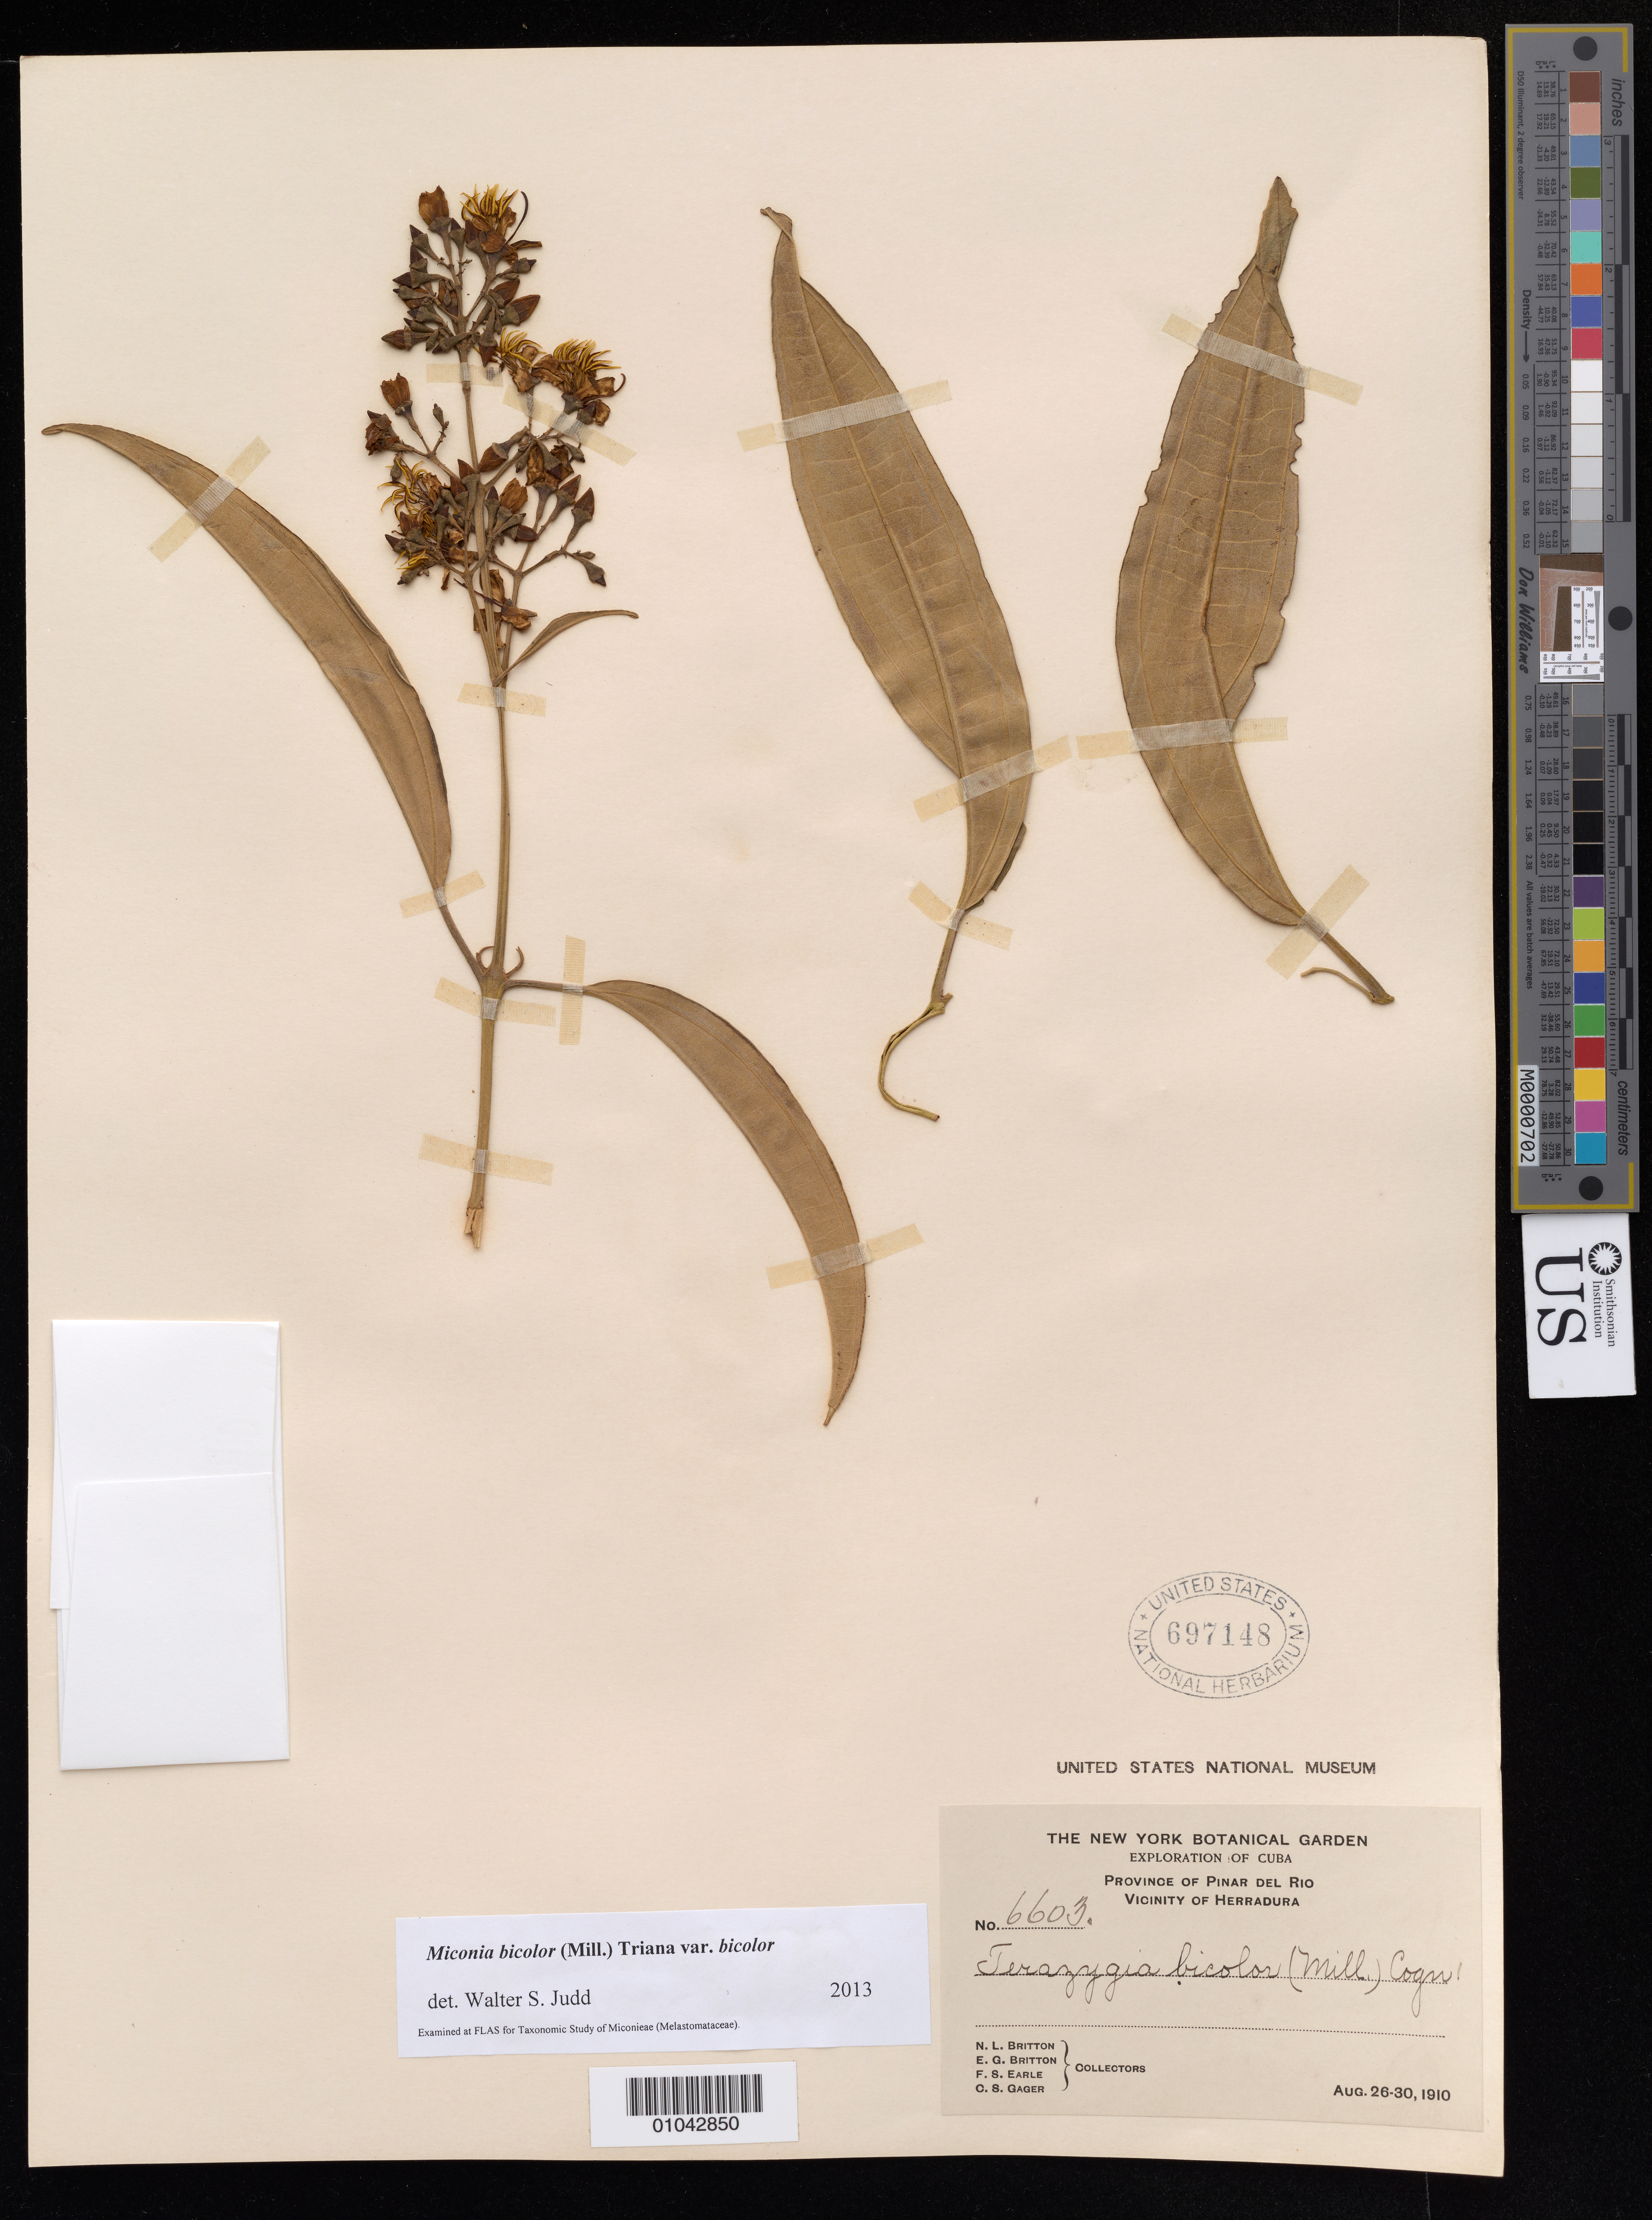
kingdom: Plantae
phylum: Tracheophyta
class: Magnoliopsida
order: Myrtales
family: Melastomataceae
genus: Miconia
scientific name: Miconia bicolor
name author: (Mill.) Triana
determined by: Judd, Walter S.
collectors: N. Britton, E. G. Britton, F. S. Earle & C. Gager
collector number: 6603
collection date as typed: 26 Aug 1910 to 30 Aug 1910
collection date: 1910-08-26/1910-08-30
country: Cuba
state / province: Pinar del Rio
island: Cuba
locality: Vicinity of Herradura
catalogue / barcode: US 697148